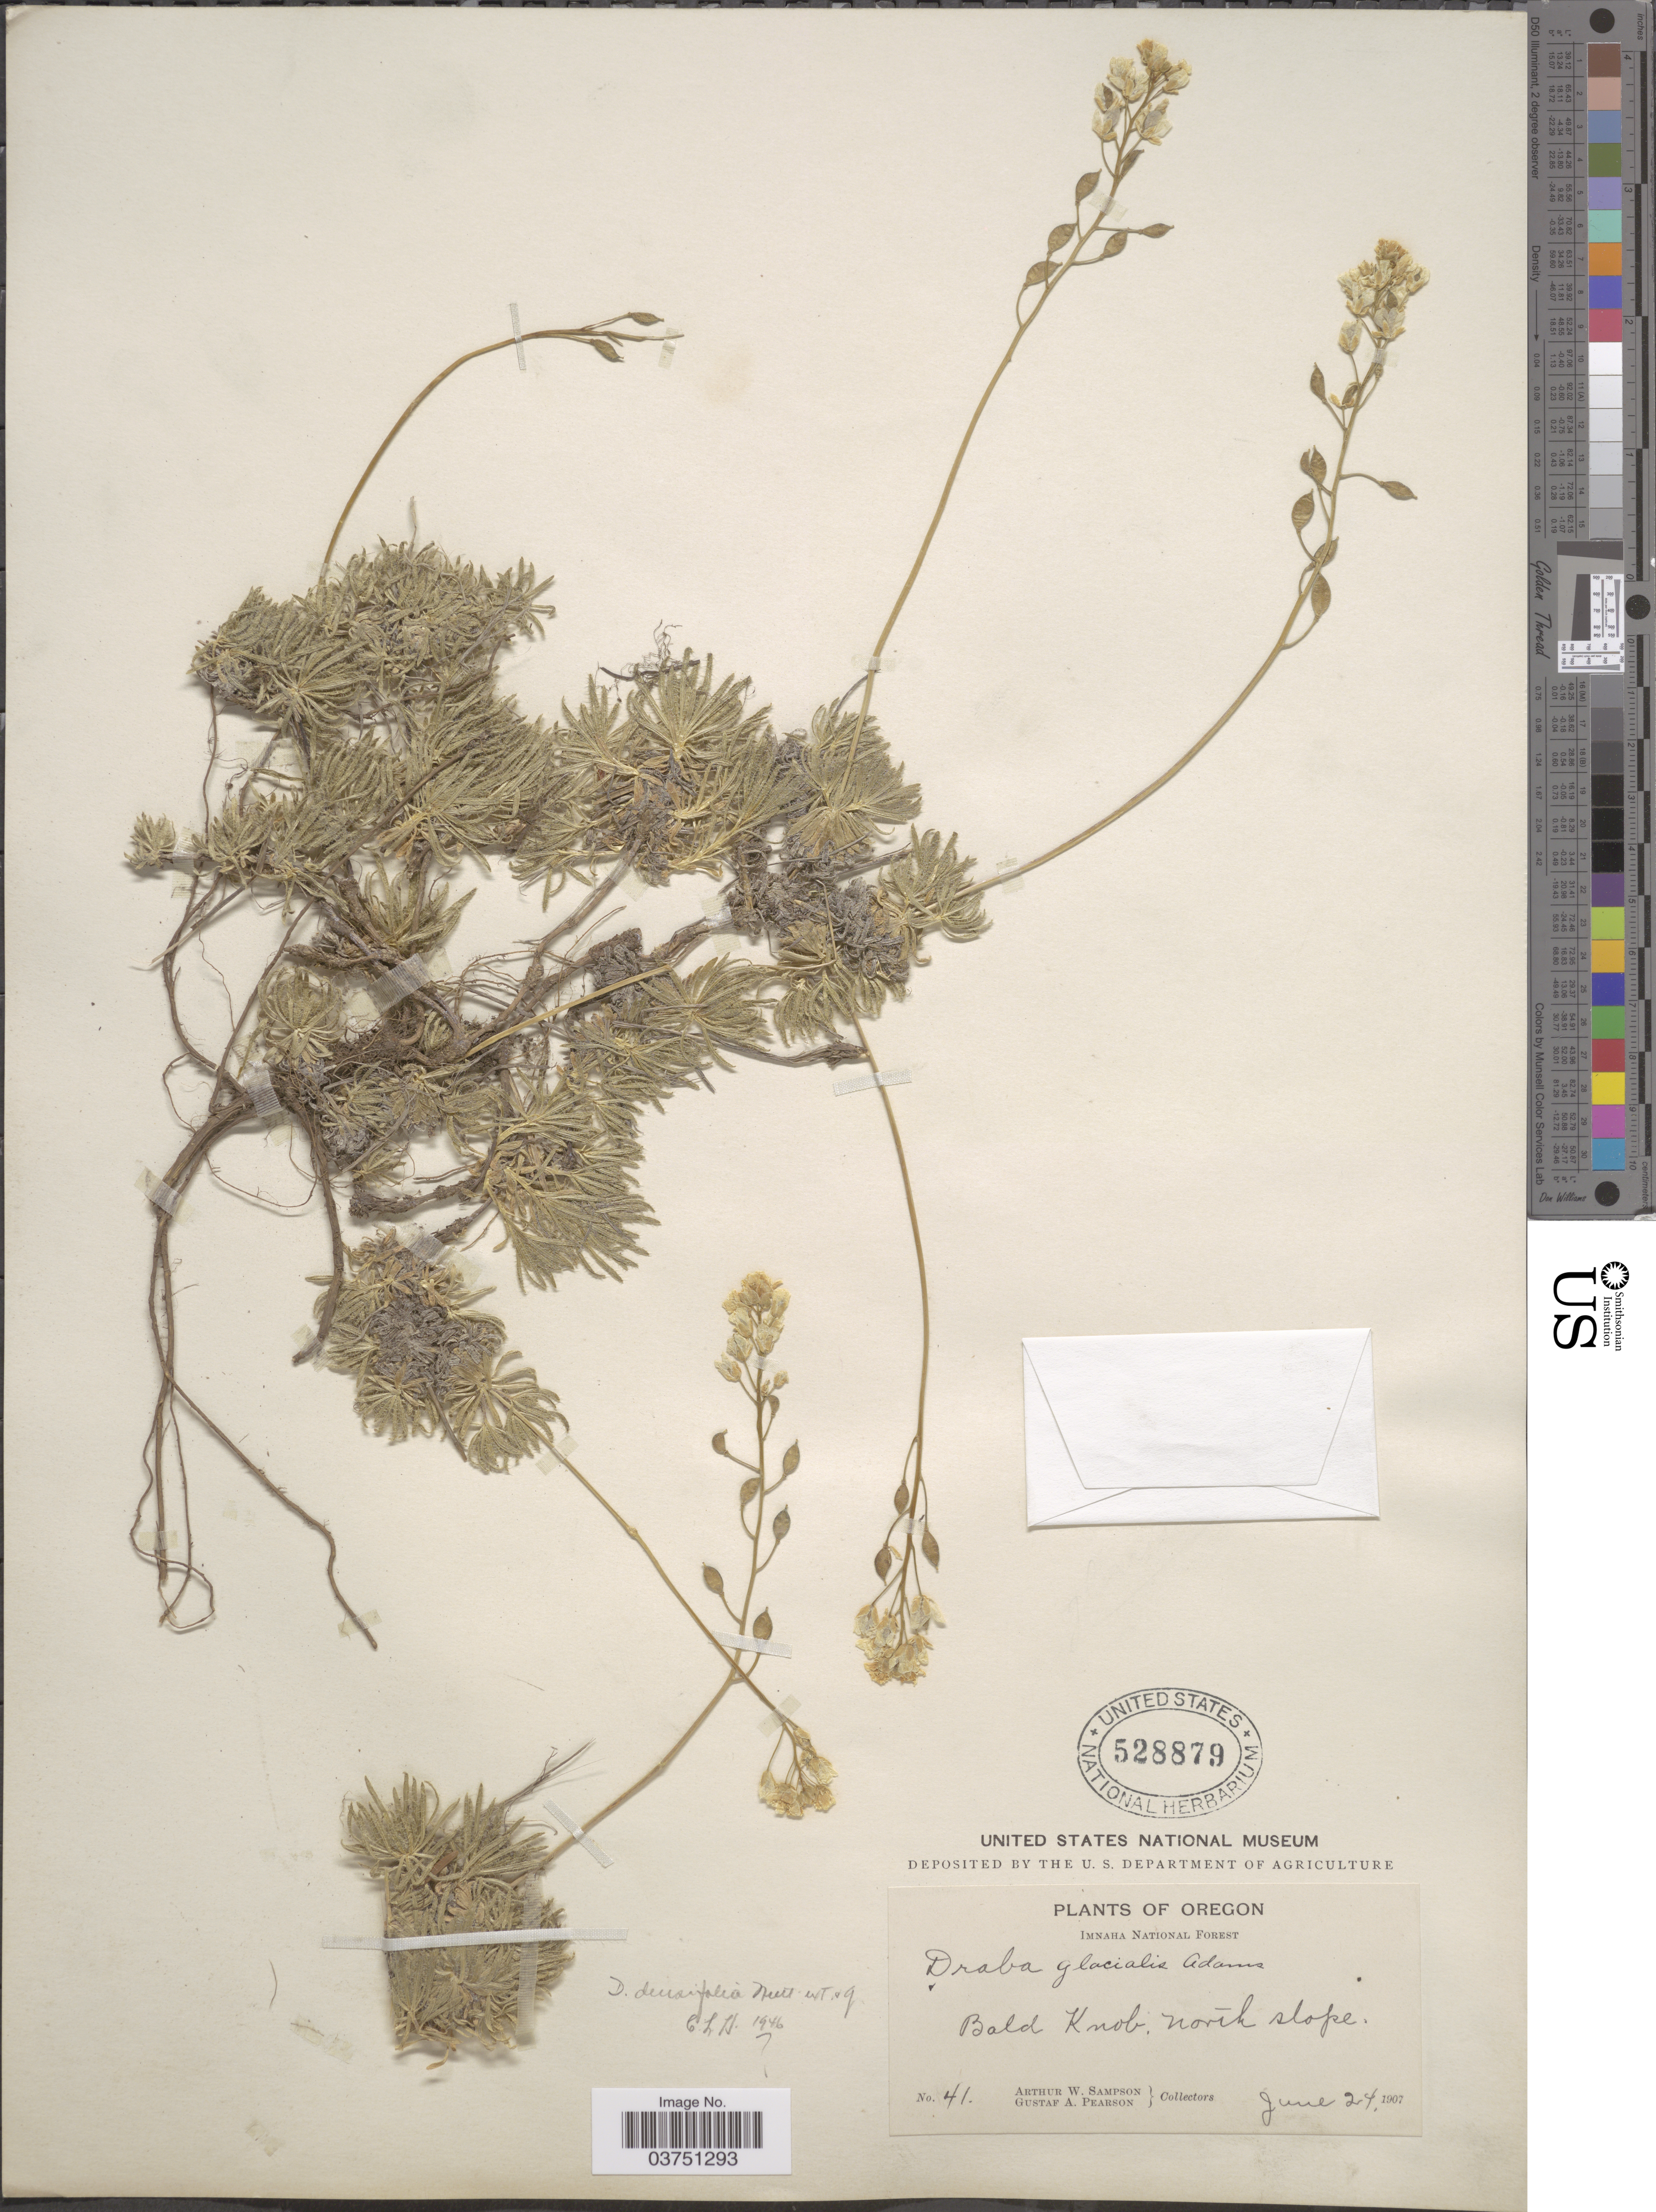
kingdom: Plantae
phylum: Tracheophyta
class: Magnoliopsida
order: Brassicales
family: Brassicaceae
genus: Draba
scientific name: Draba densifolia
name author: Nutt.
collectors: A. Sampson & G. Pearson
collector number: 41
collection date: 1907-06-24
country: United States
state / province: Oregon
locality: Bald Knob, north slope. Imnaha National Forest.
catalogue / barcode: US 528879